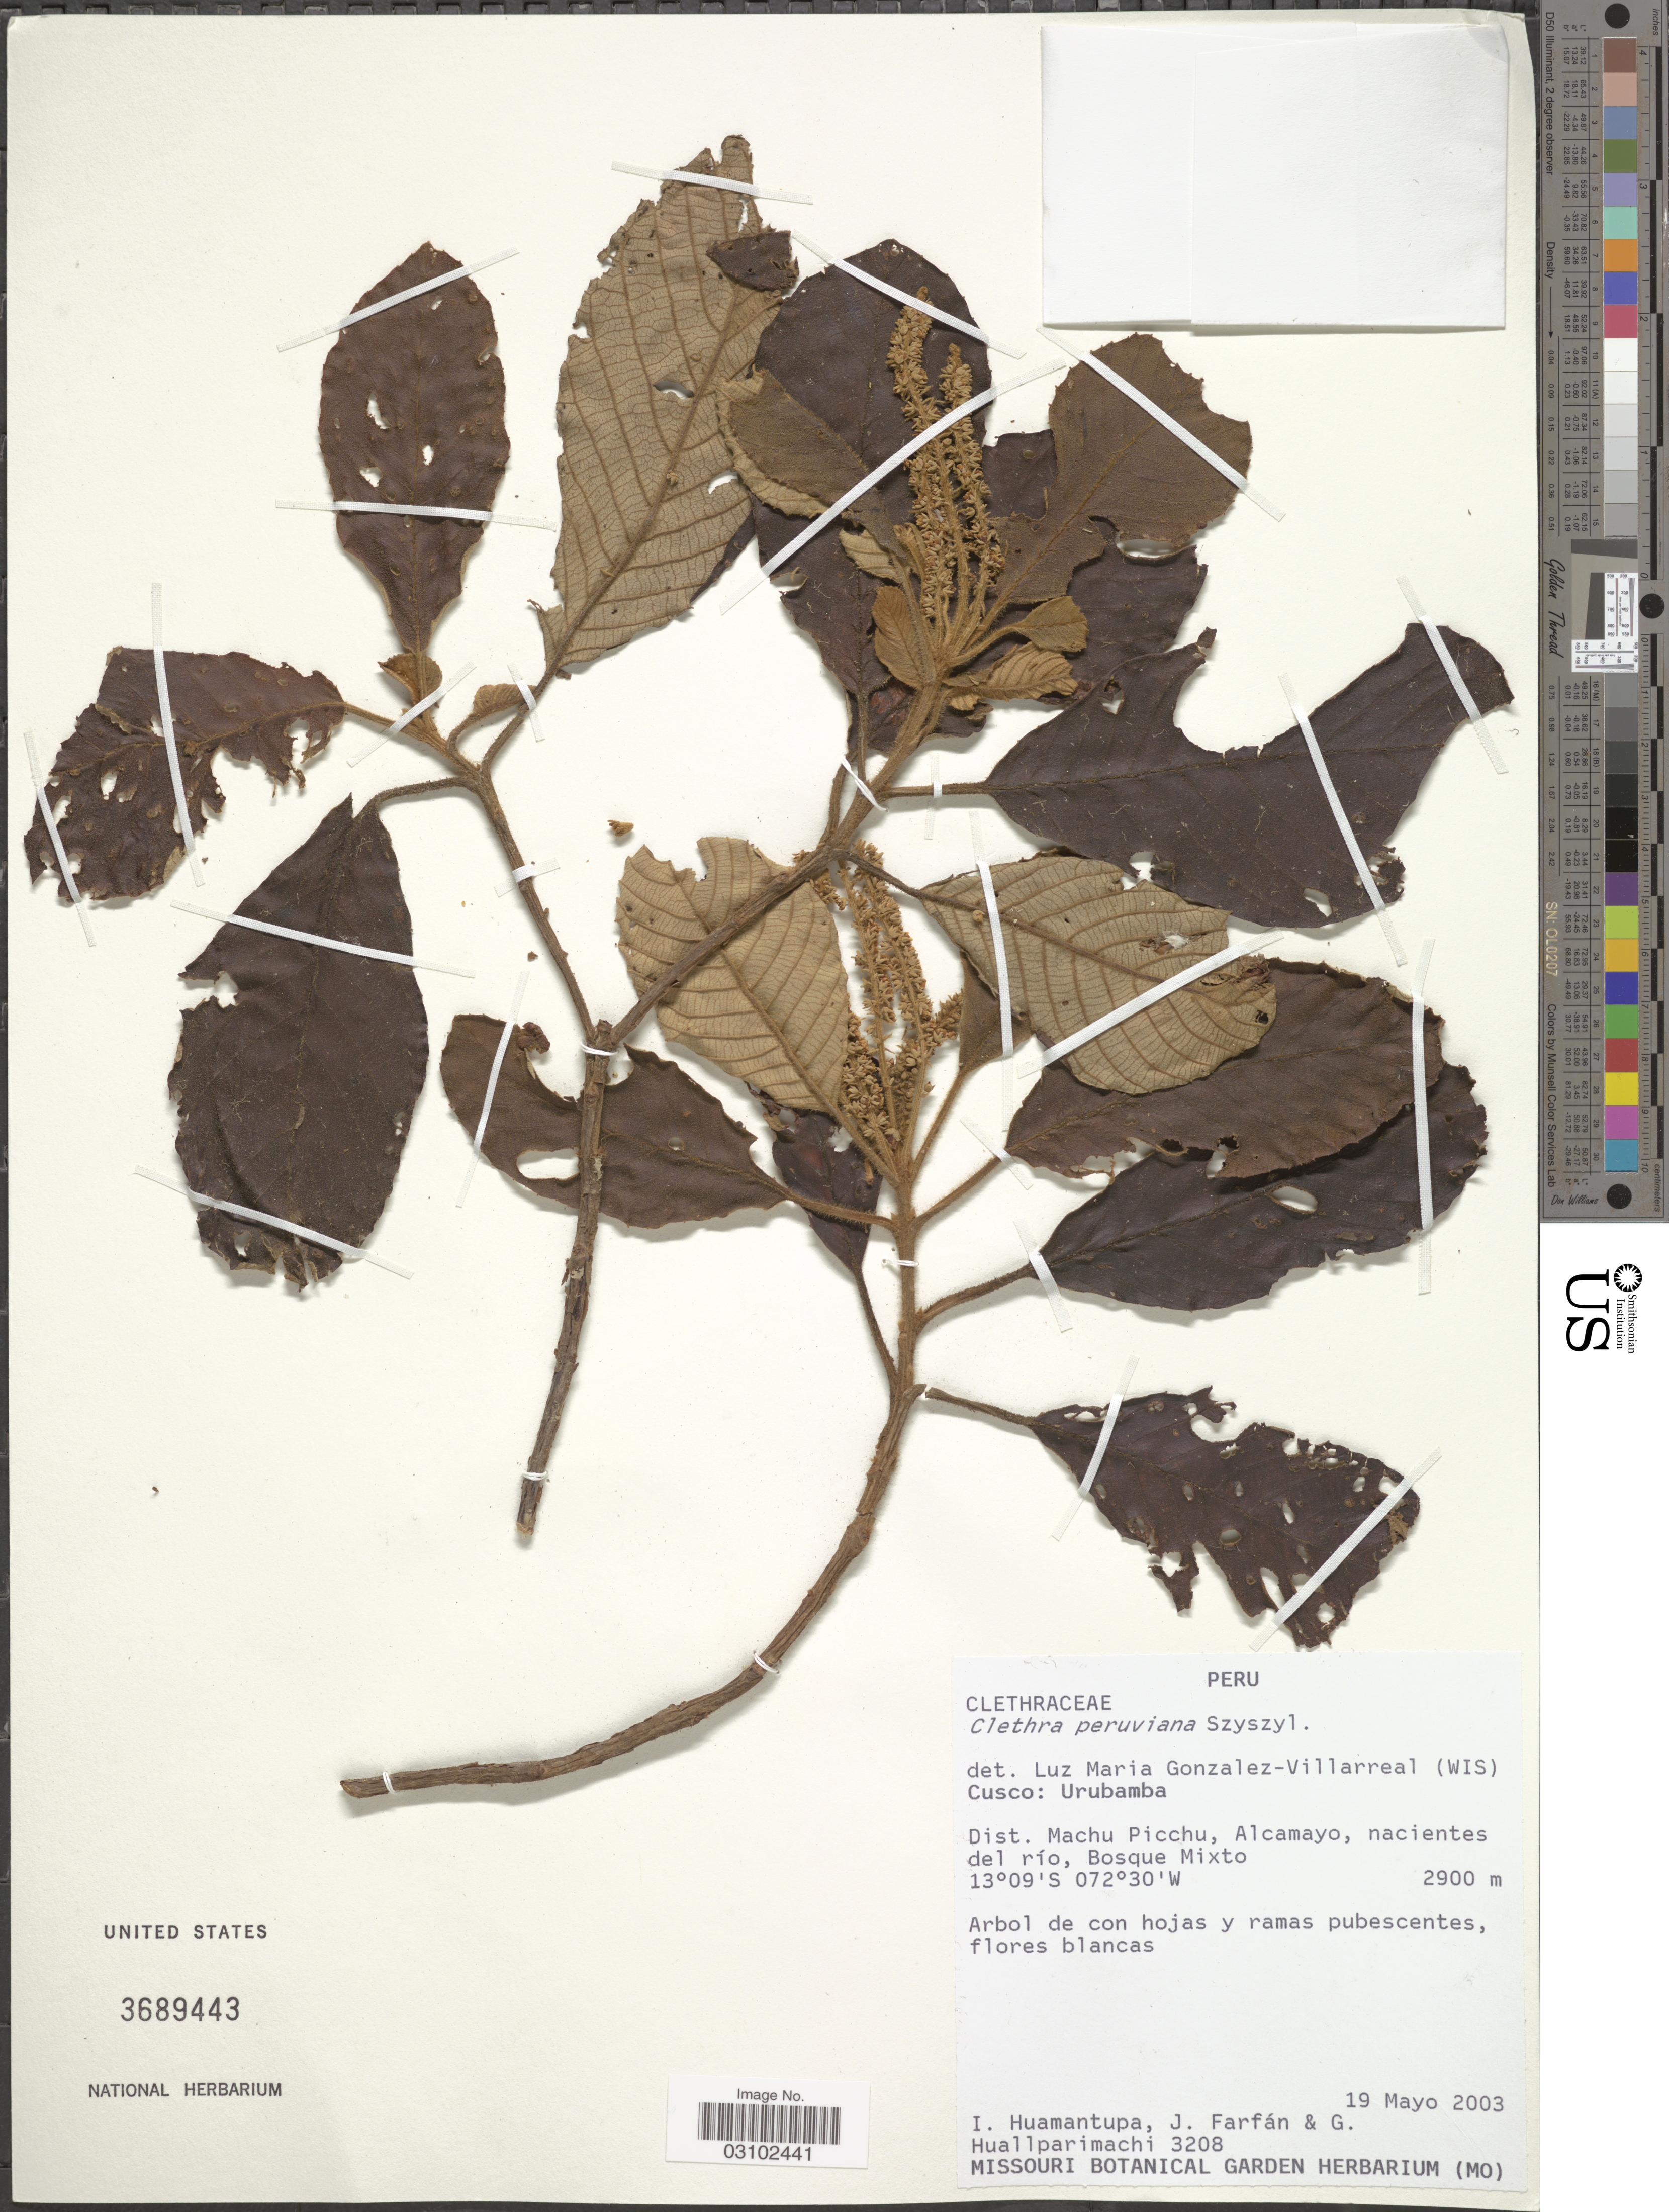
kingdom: Plantae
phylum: Tracheophyta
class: Magnoliopsida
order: Ericales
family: Clethraceae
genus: Clethra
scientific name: Clethra peruviana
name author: Szyszyl.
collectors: I. Huamantupa, J. Farfán & G. Huallparimachi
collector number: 3208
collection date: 2003-05-19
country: Peru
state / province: Cusco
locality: Urubamba, Dist. Machu Picchu, Alcamayo, nacientes del río.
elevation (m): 2900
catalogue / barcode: US 3689443